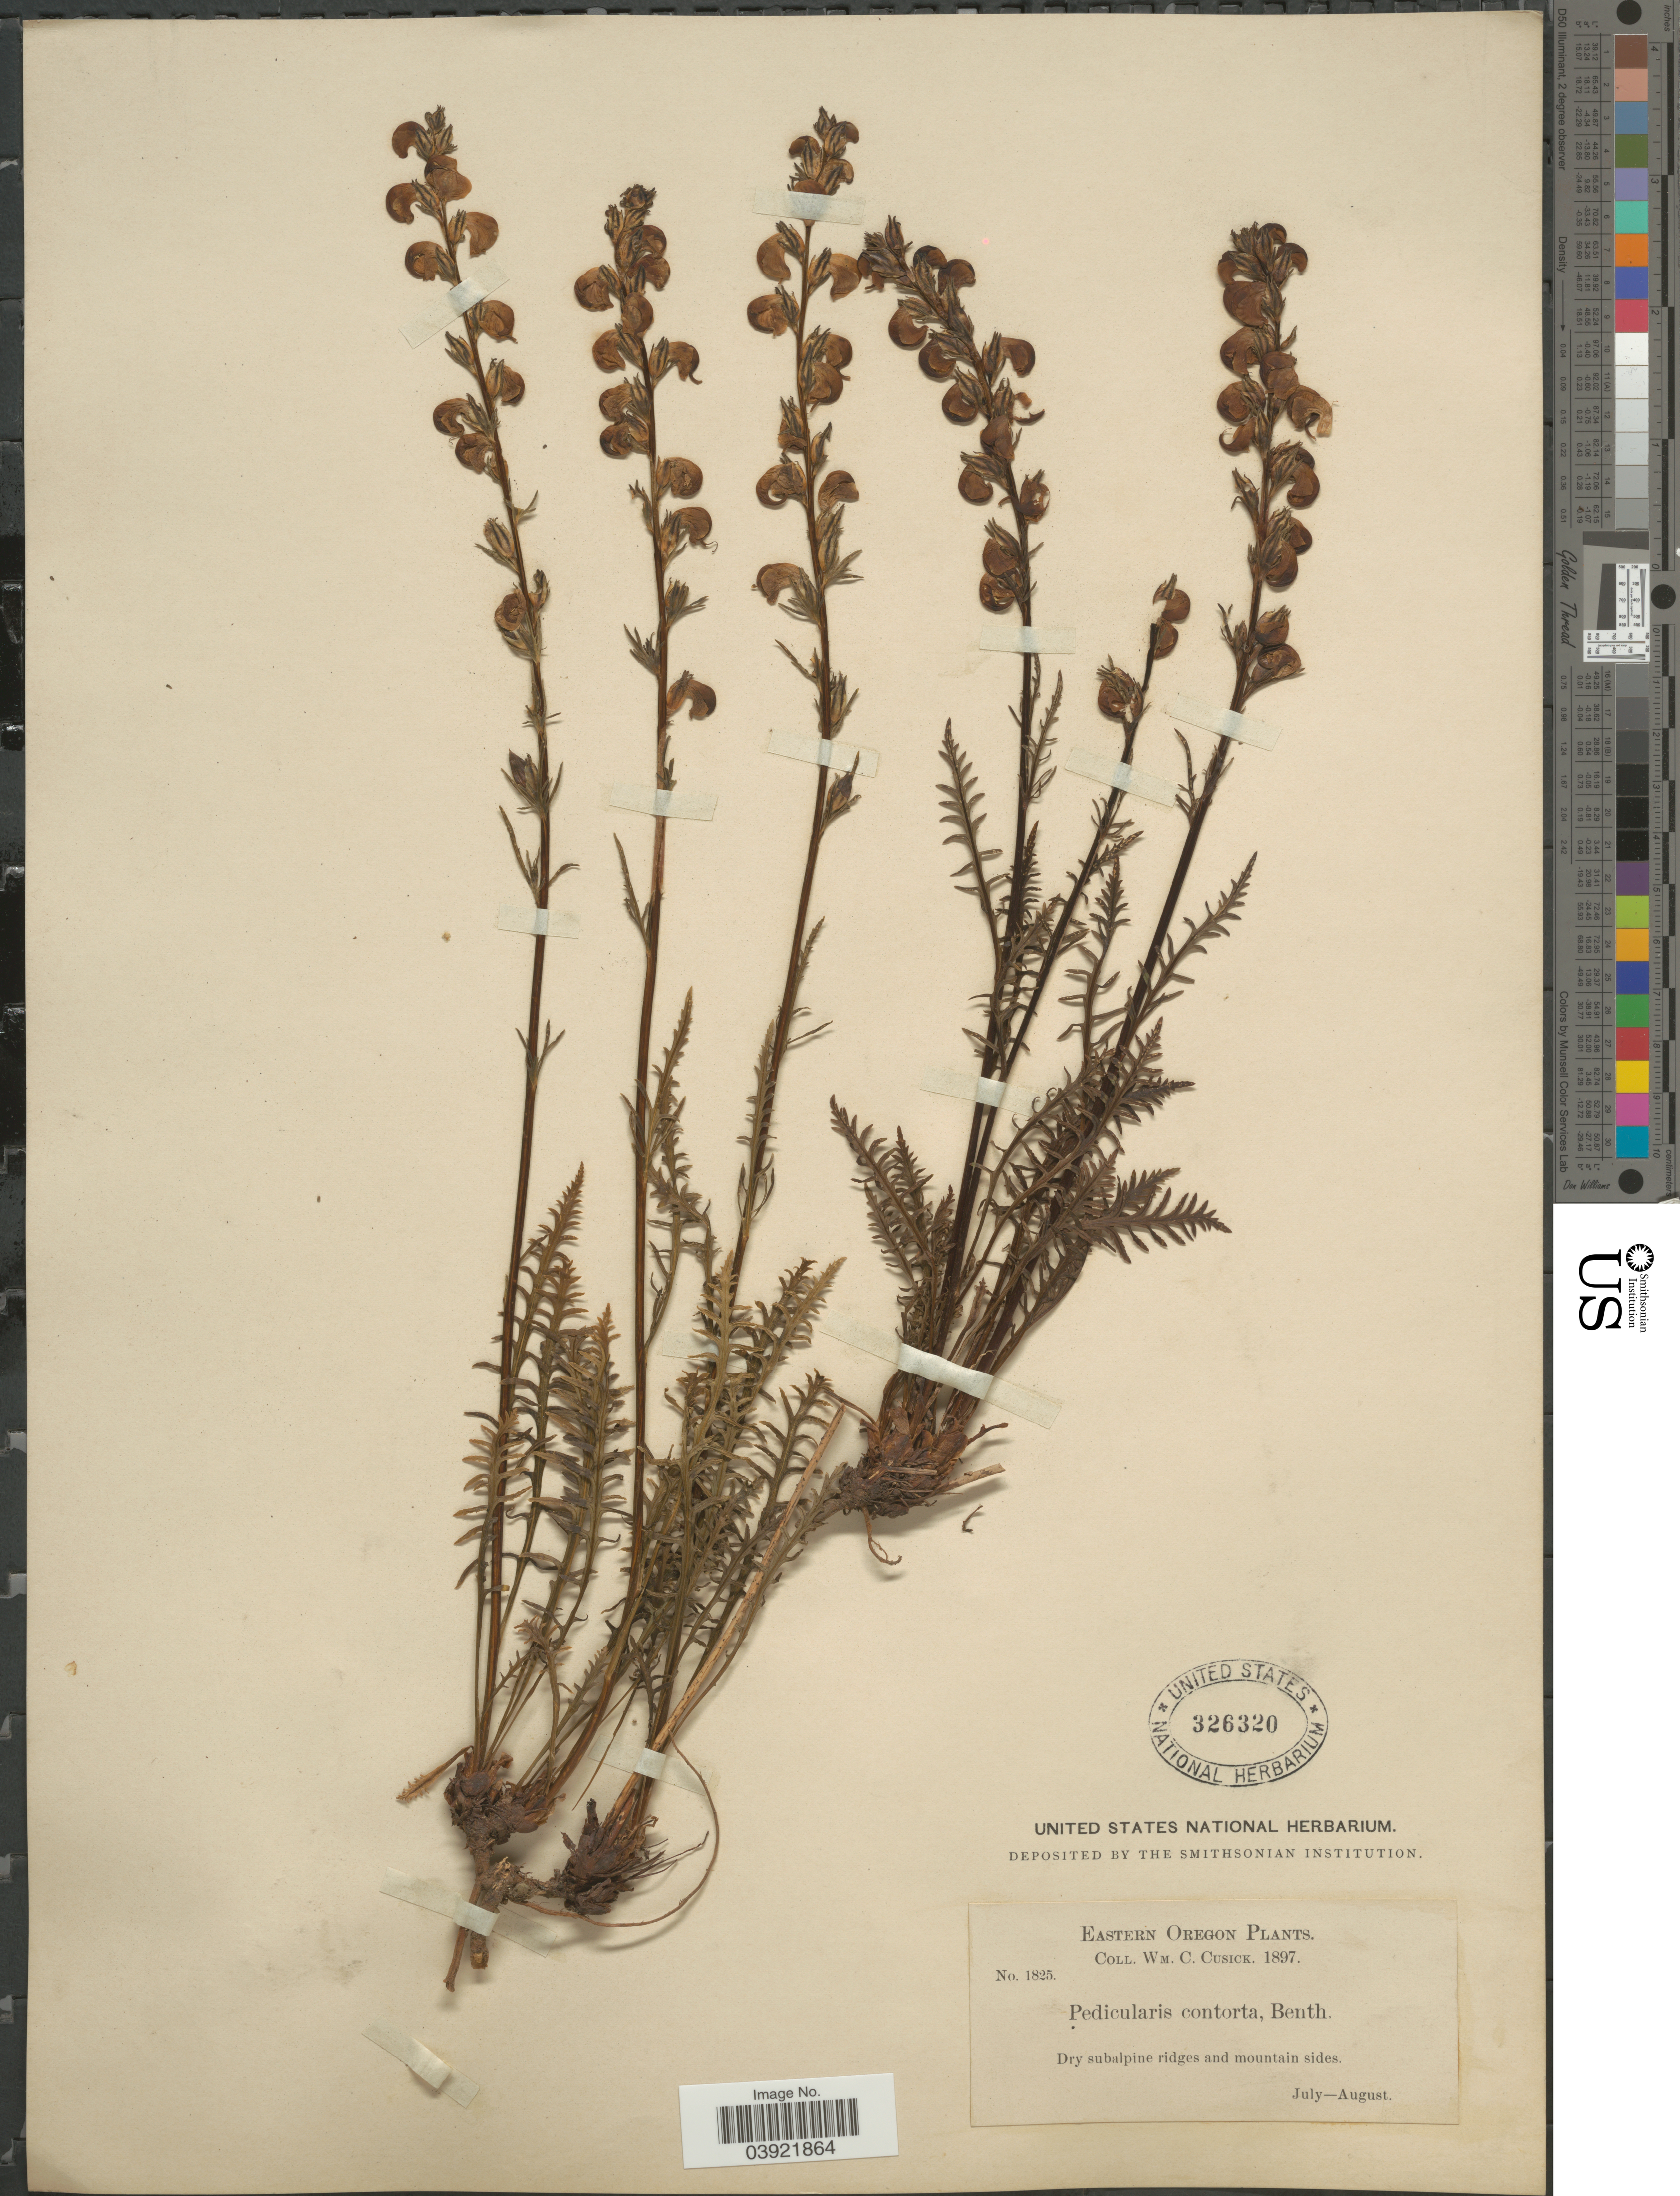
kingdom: Plantae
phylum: Tracheophyta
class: Magnoliopsida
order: Lamiales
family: Orobanchaceae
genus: Pedicularis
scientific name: Pedicularis contorta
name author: Benth.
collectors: W. C. Cusick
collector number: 1825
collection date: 1897-07/1897-08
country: United States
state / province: Oregon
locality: Eastern Oregon. Dry subalpine ridges and mountain sides.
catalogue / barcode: US 326320